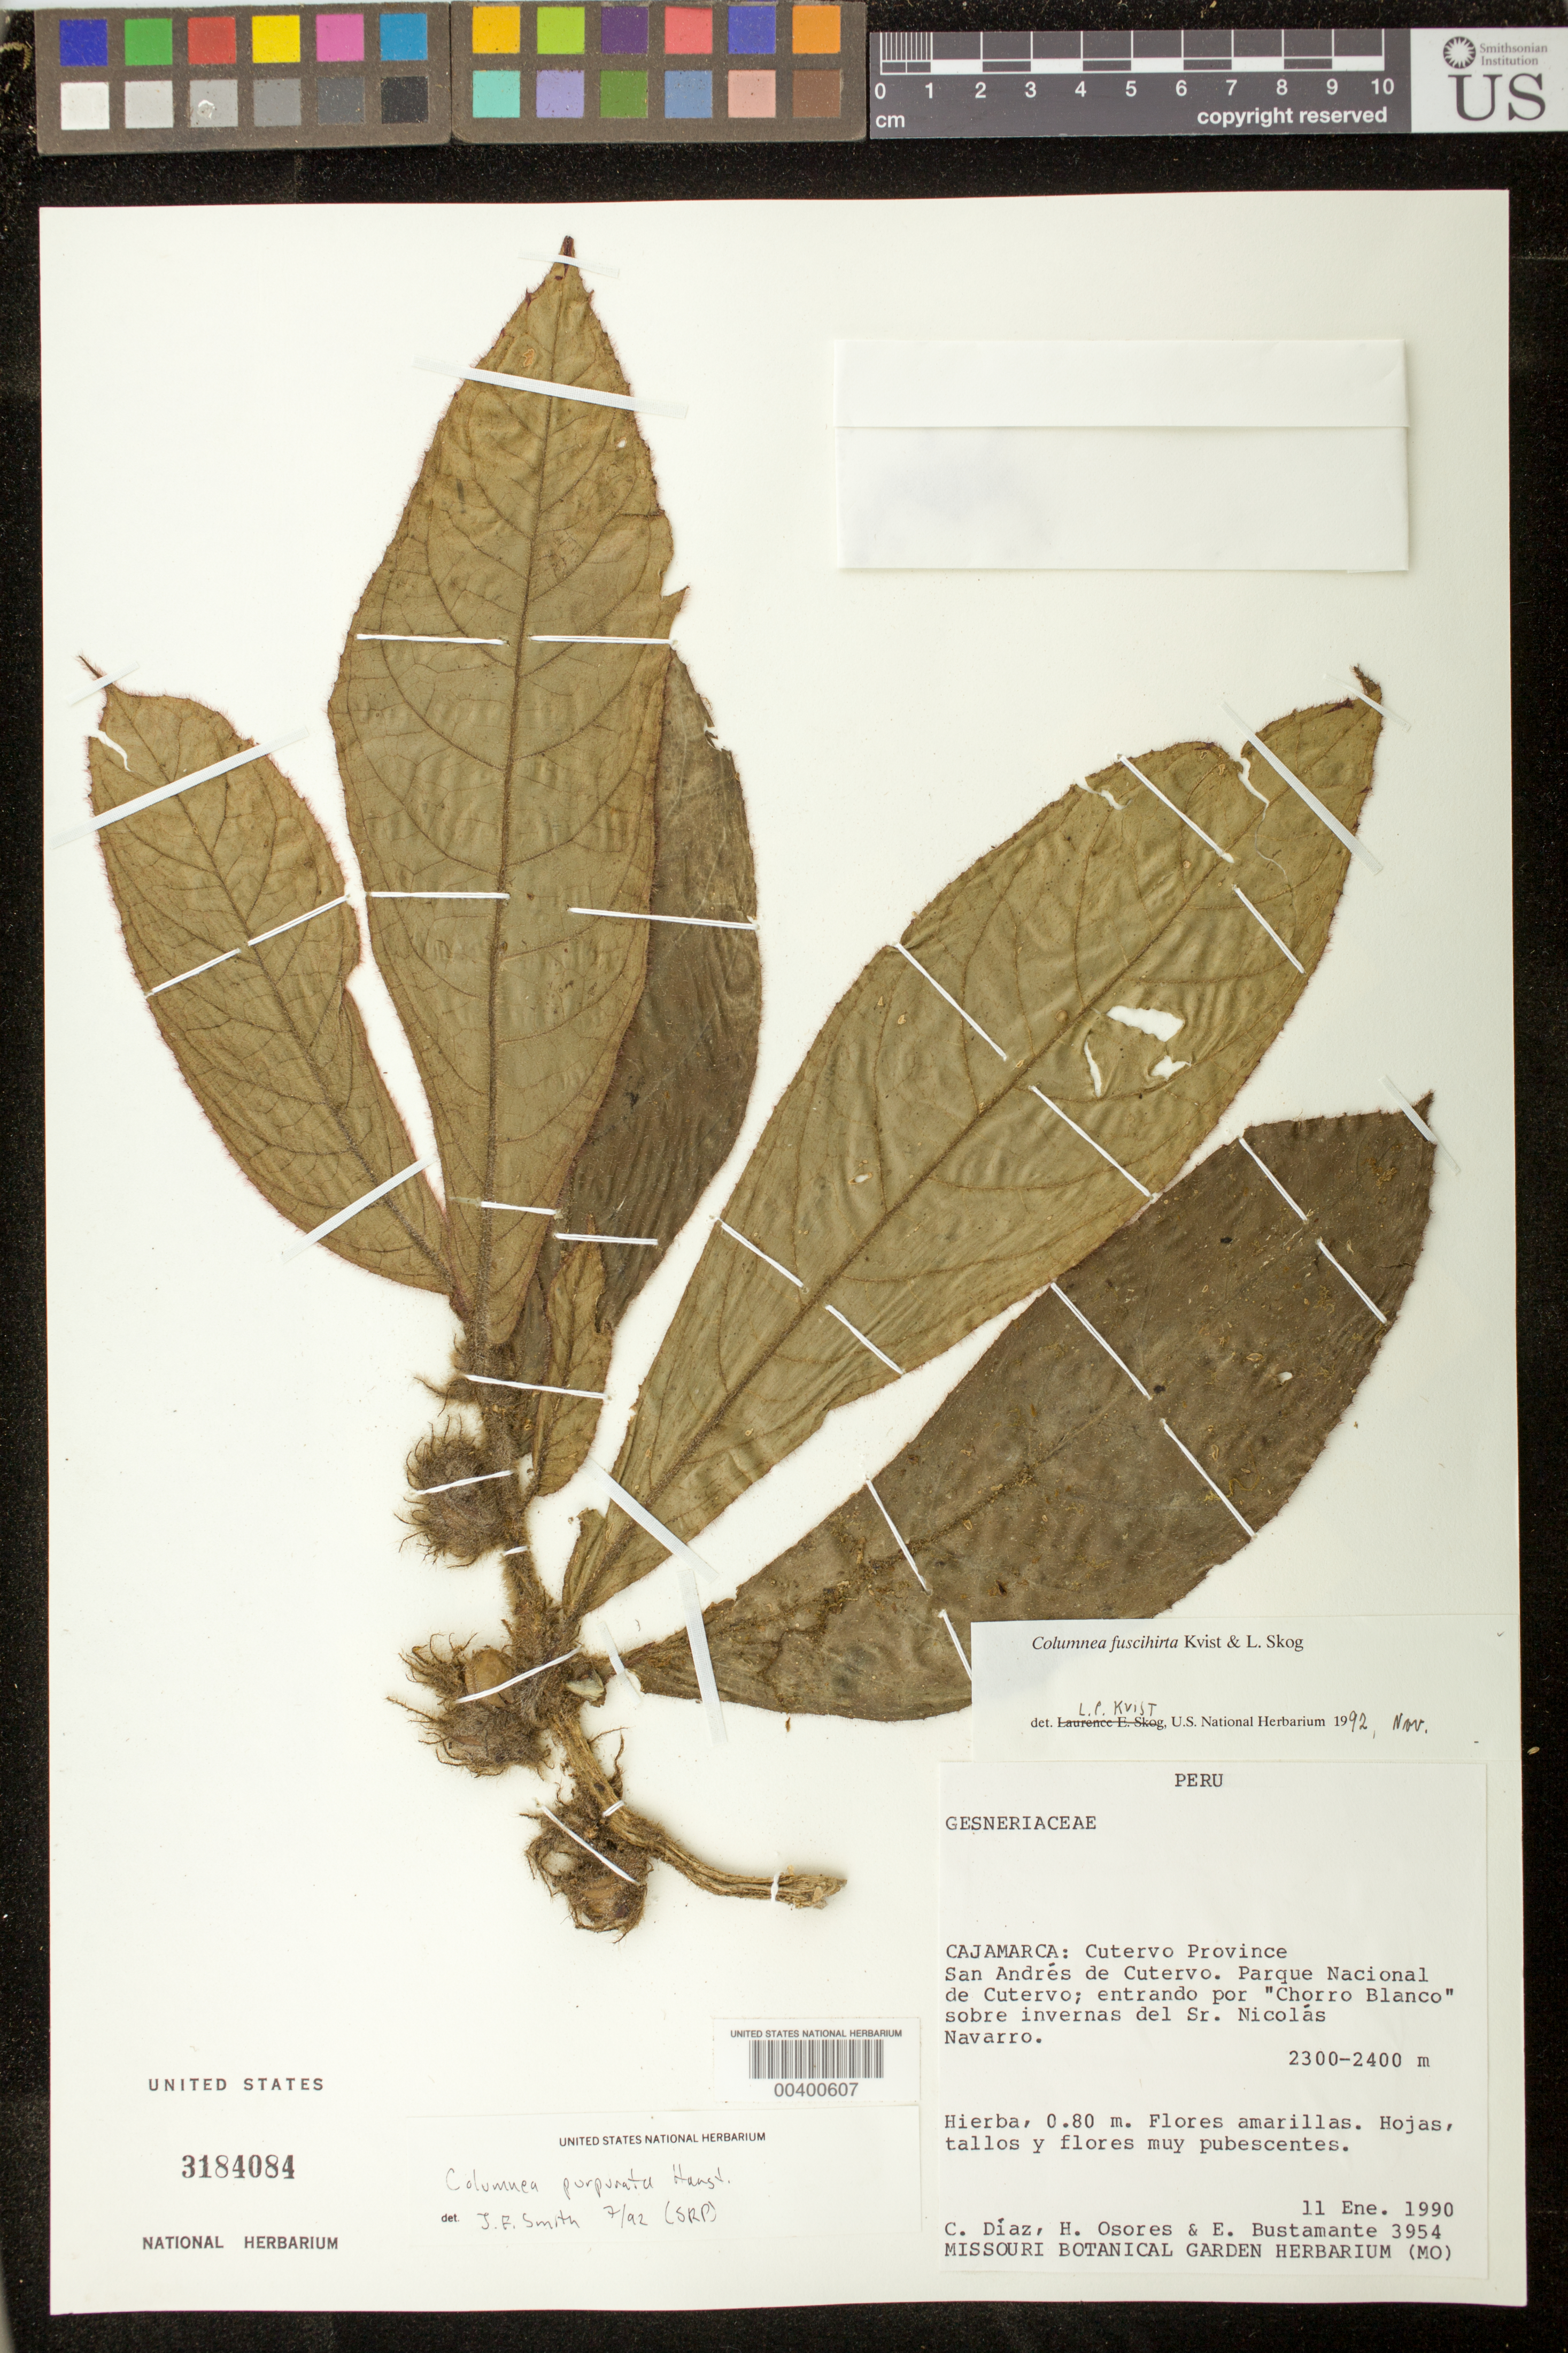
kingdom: Plantae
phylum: Tracheophyta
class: Magnoliopsida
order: Lamiales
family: Gesneriaceae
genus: Columnea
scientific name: Columnea fuscihirta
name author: L.P. Kvist & L.E. Skog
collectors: C. Díaz S., H. Osores & E. Bustamante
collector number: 3954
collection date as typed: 11 Jan 1990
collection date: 1990-01-11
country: Peru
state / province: Cajamarca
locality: Cutervo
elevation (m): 2300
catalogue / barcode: US 3184084